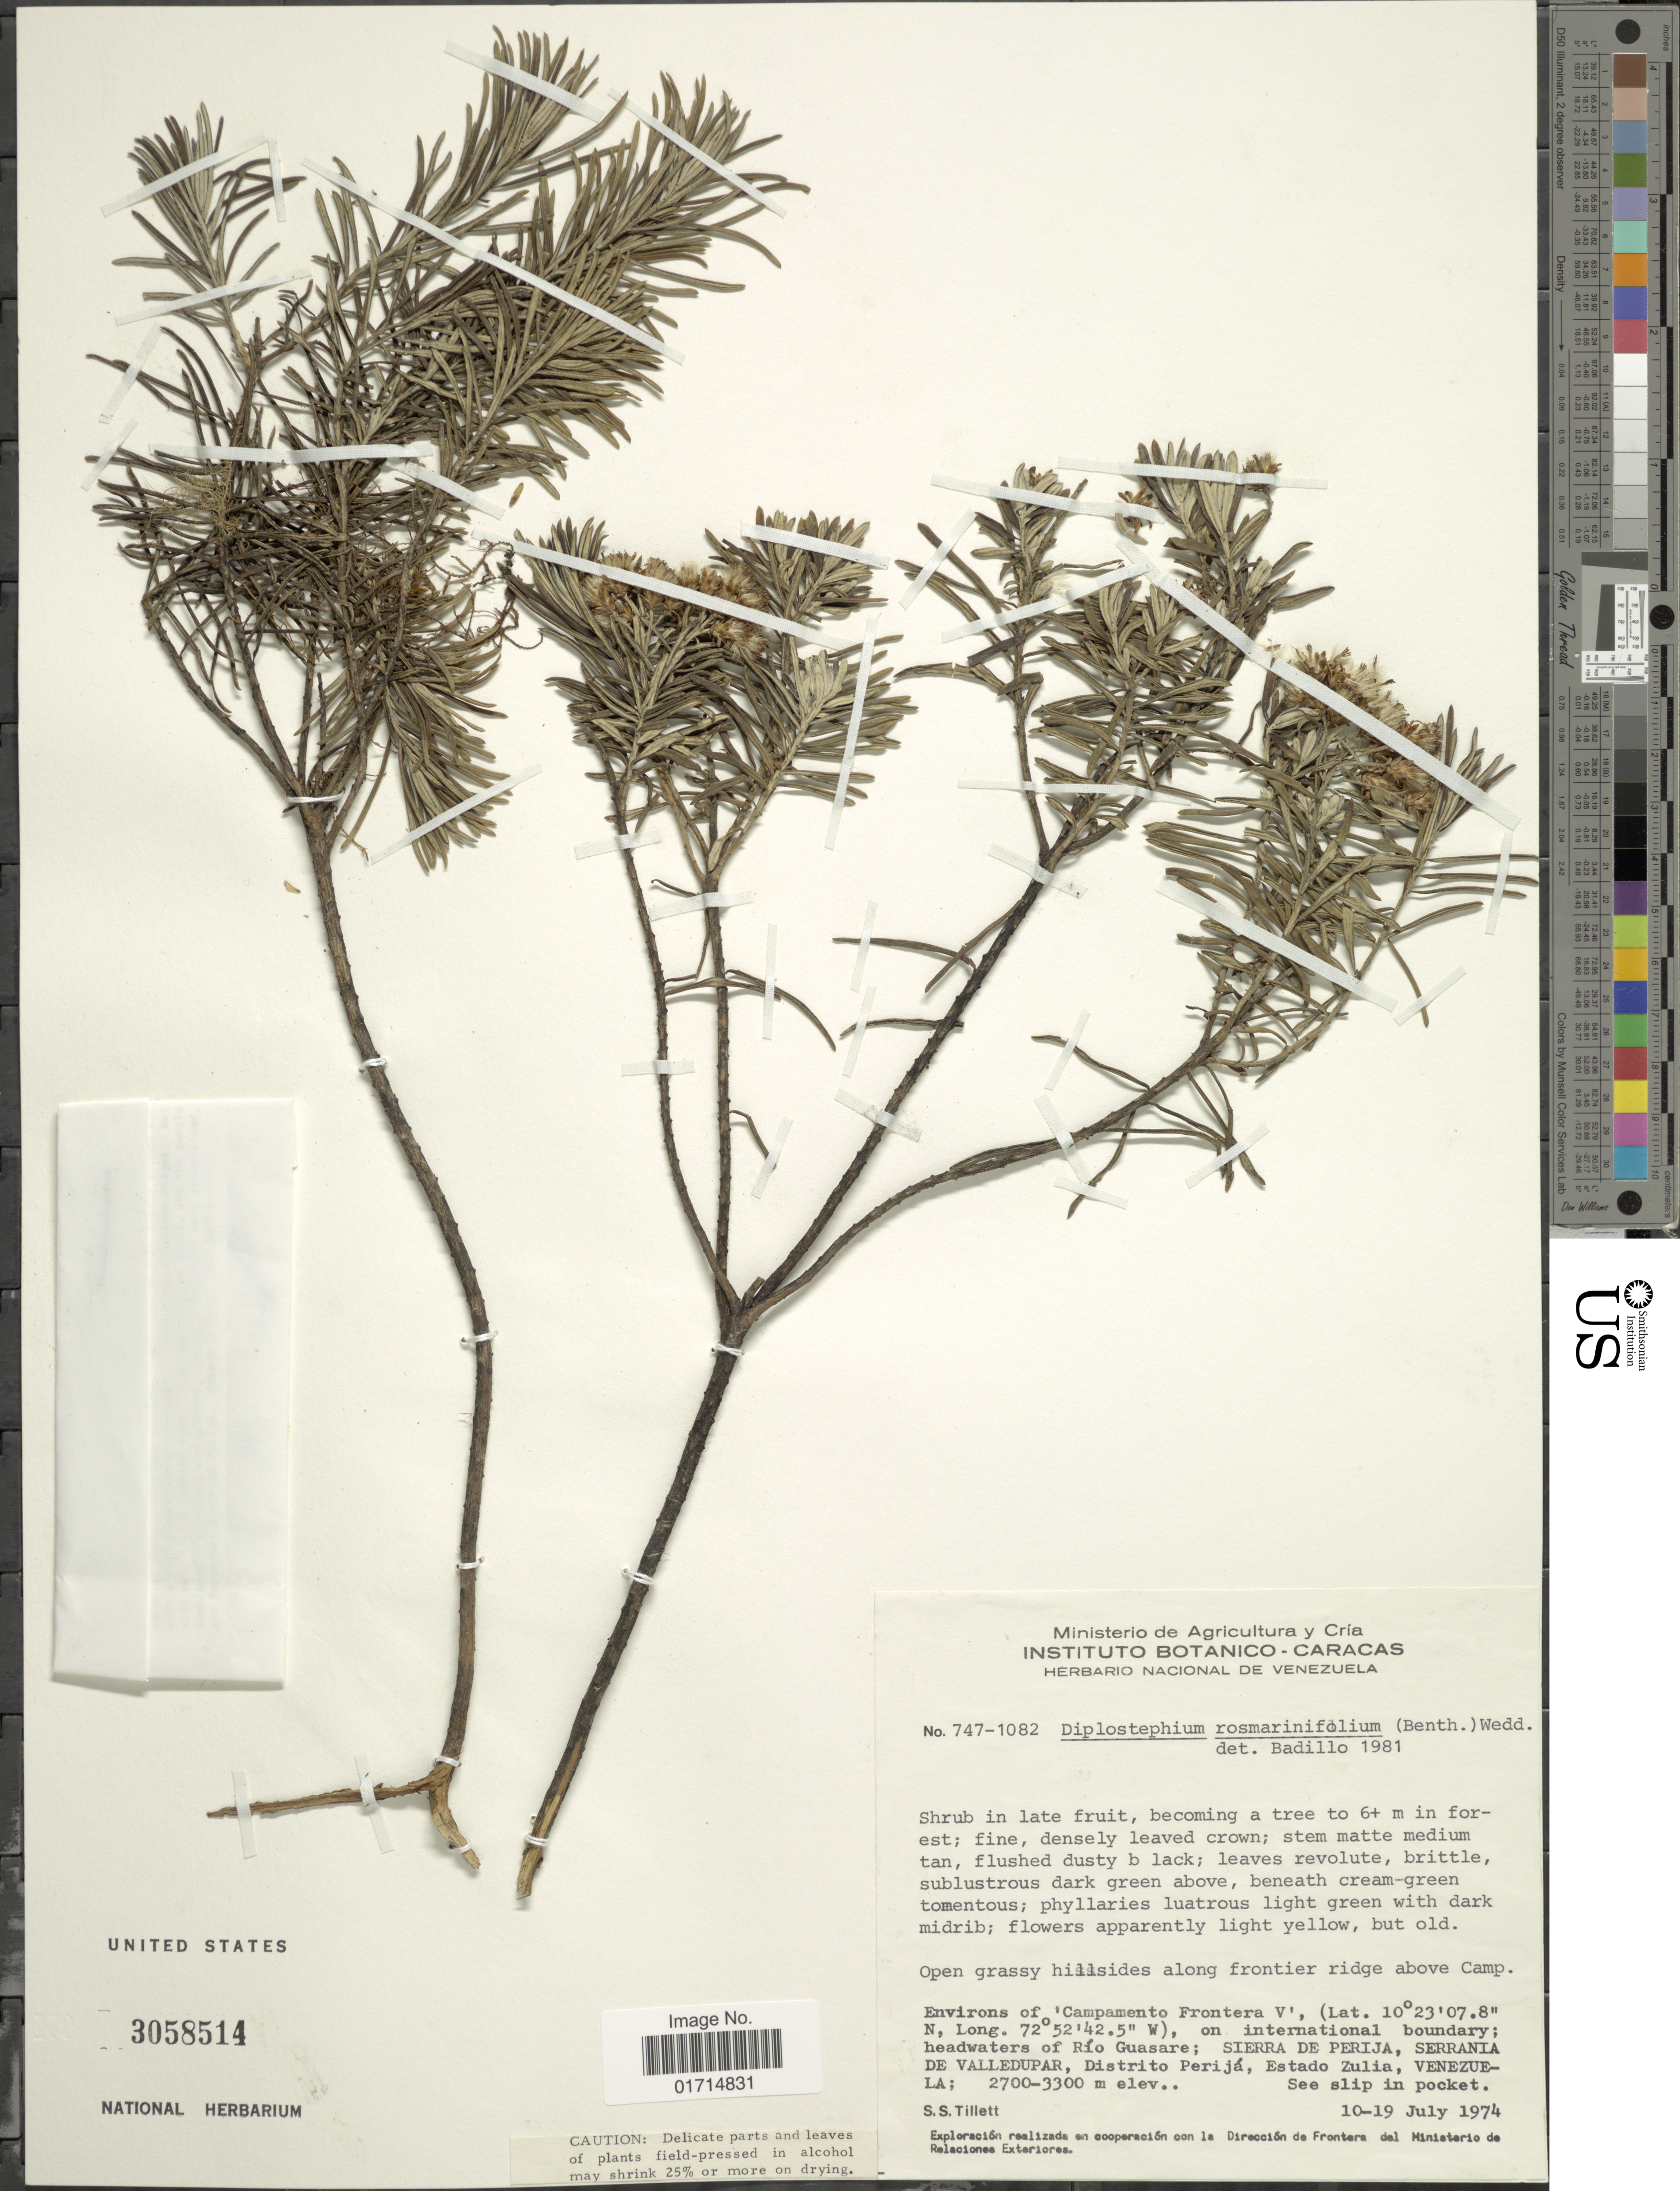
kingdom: Plantae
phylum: Tracheophyta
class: Magnoliopsida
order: Asterales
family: Asteraceae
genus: Diplostephium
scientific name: Diplostephium rosmarinifolium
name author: (Benth.) Wedd.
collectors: S. S. Tillett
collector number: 747-1082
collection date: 1974-07-10/1974-07-19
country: Venezuela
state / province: Zulia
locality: Environs of 'Campamento Frontera V', on international boundary; headwaters of Rio Guasare; Sierra de Perika, Serrania de Valledupar, Distrito Perija, Estado Zulia, Venezuela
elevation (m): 2700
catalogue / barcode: US 3058514